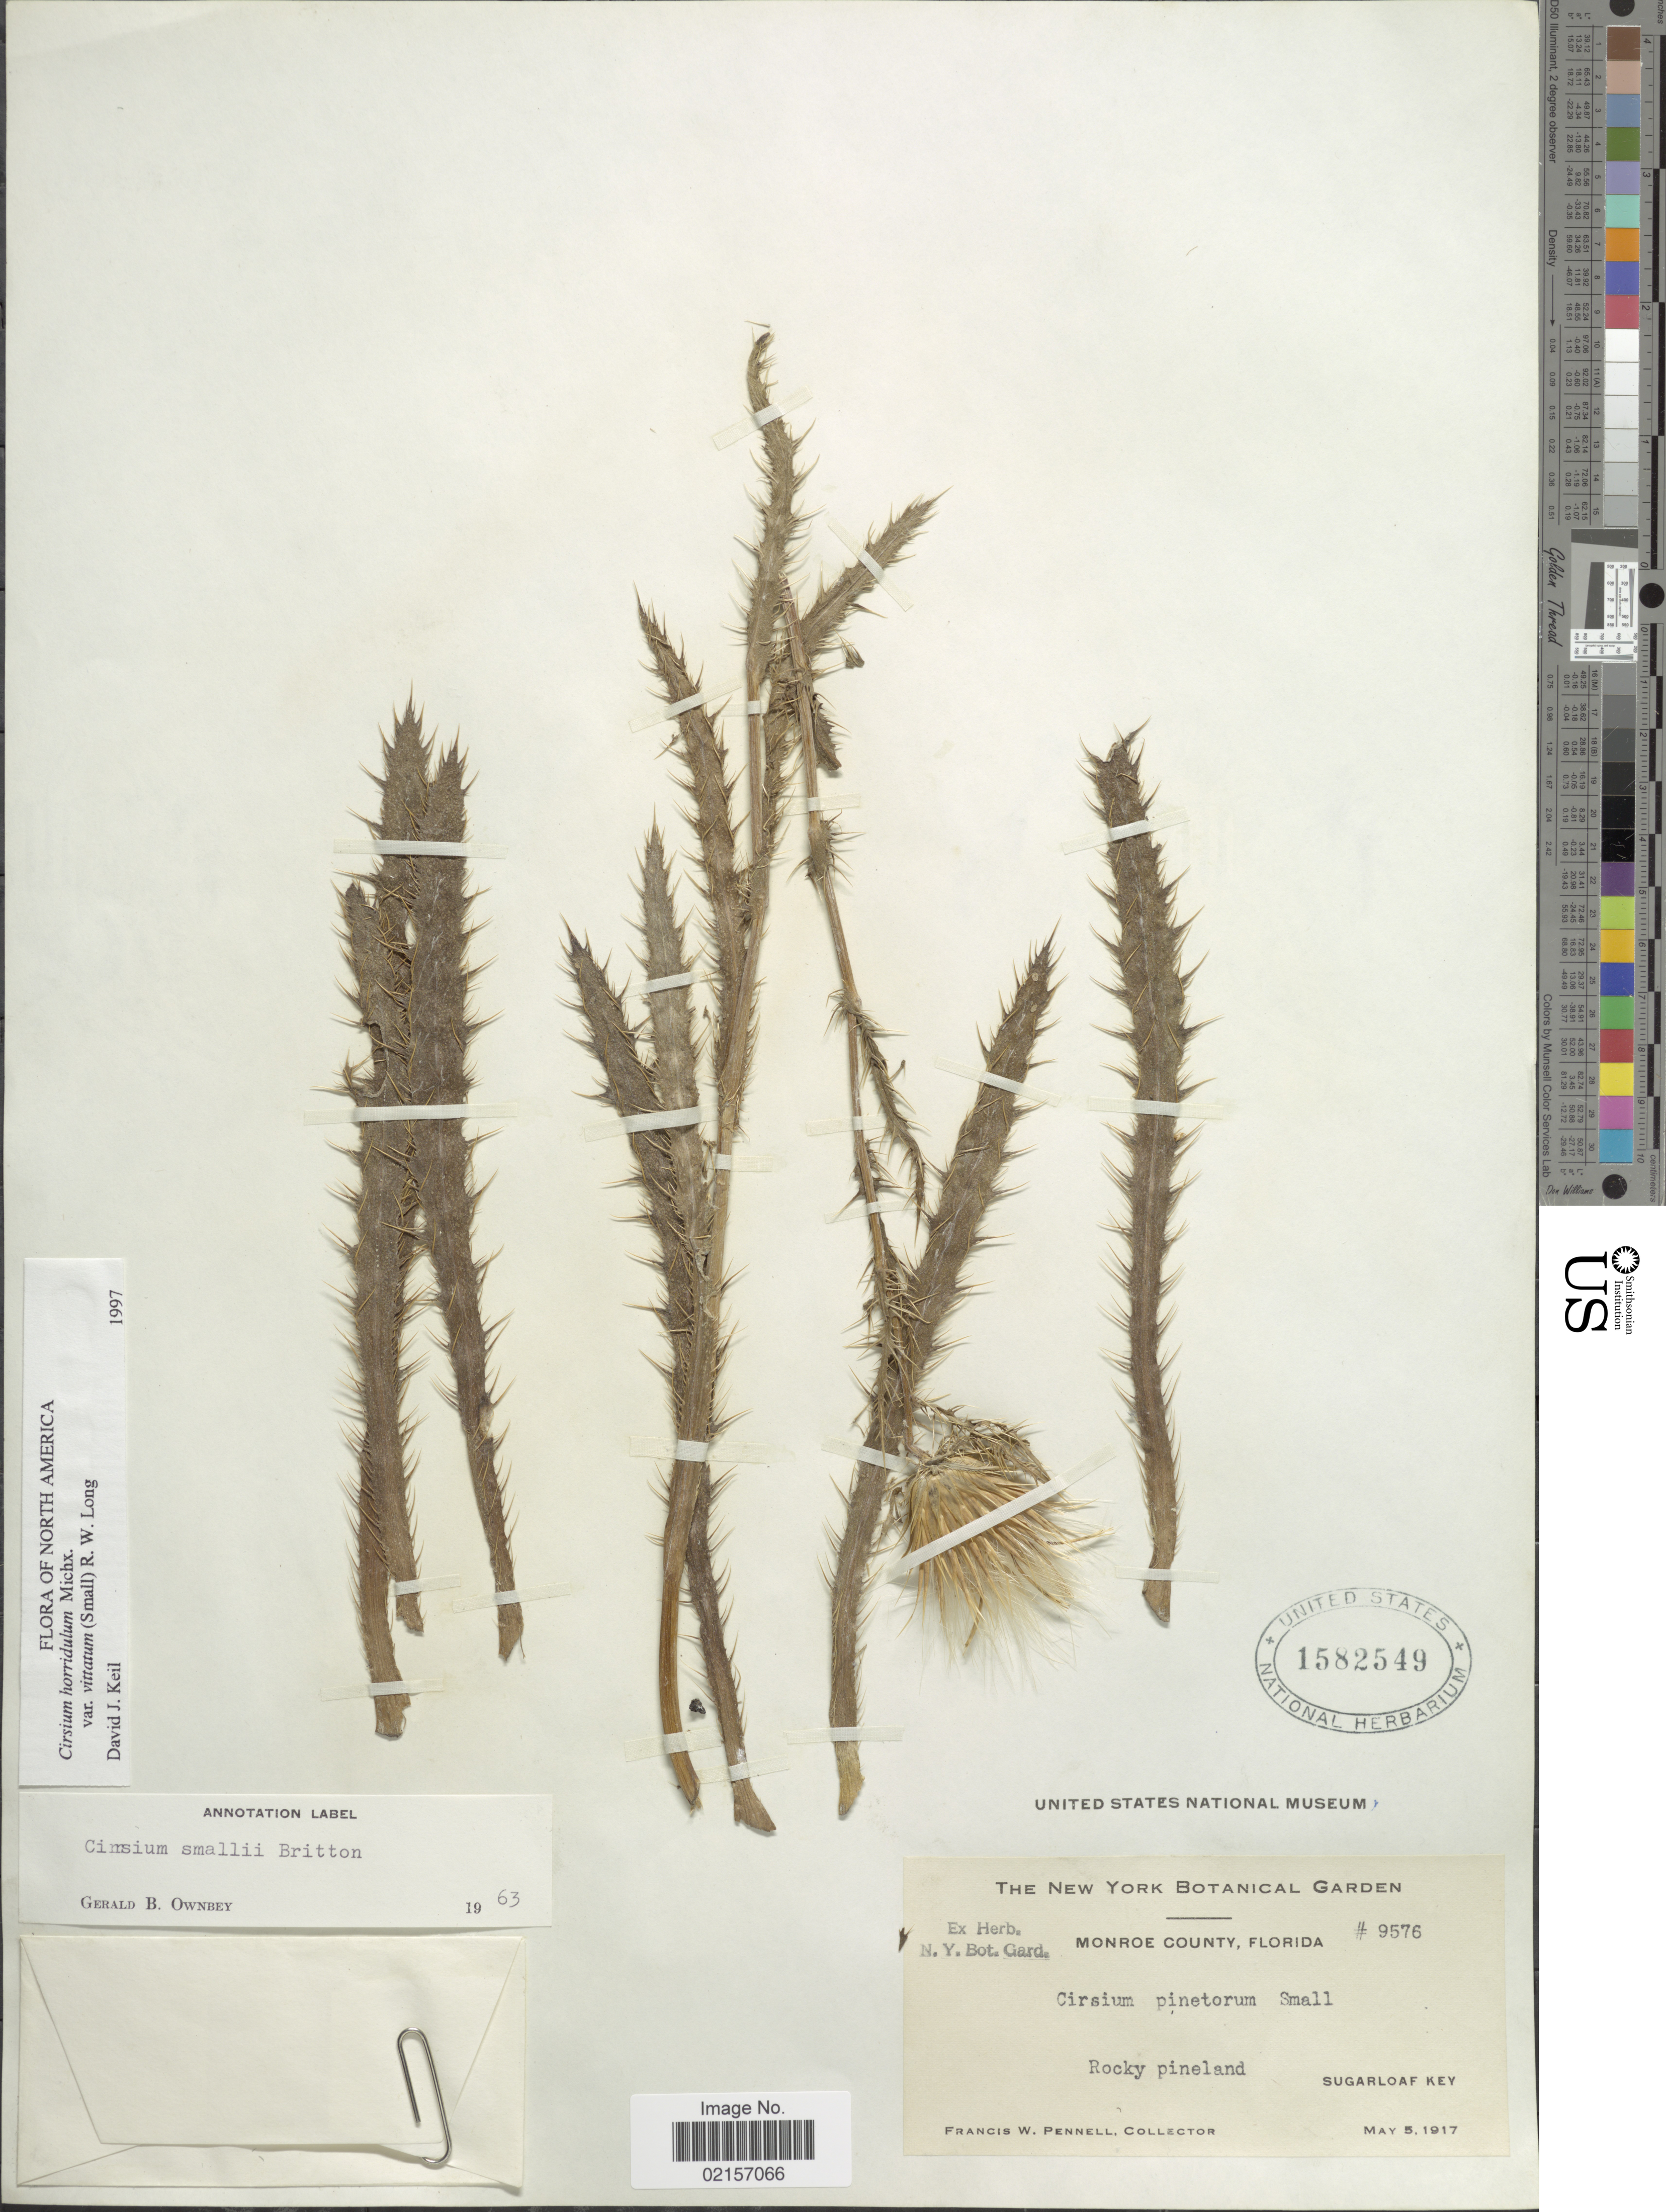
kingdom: Plantae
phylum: Tracheophyta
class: Magnoliopsida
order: Asterales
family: Asteraceae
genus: Cirsium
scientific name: Cirsium horridulum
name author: Michx.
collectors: F. W. Pennell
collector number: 9576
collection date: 1917-05-05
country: United States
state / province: Florida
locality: Monroe County, rocky pineland, Sugarloaf Key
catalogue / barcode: US 1582549